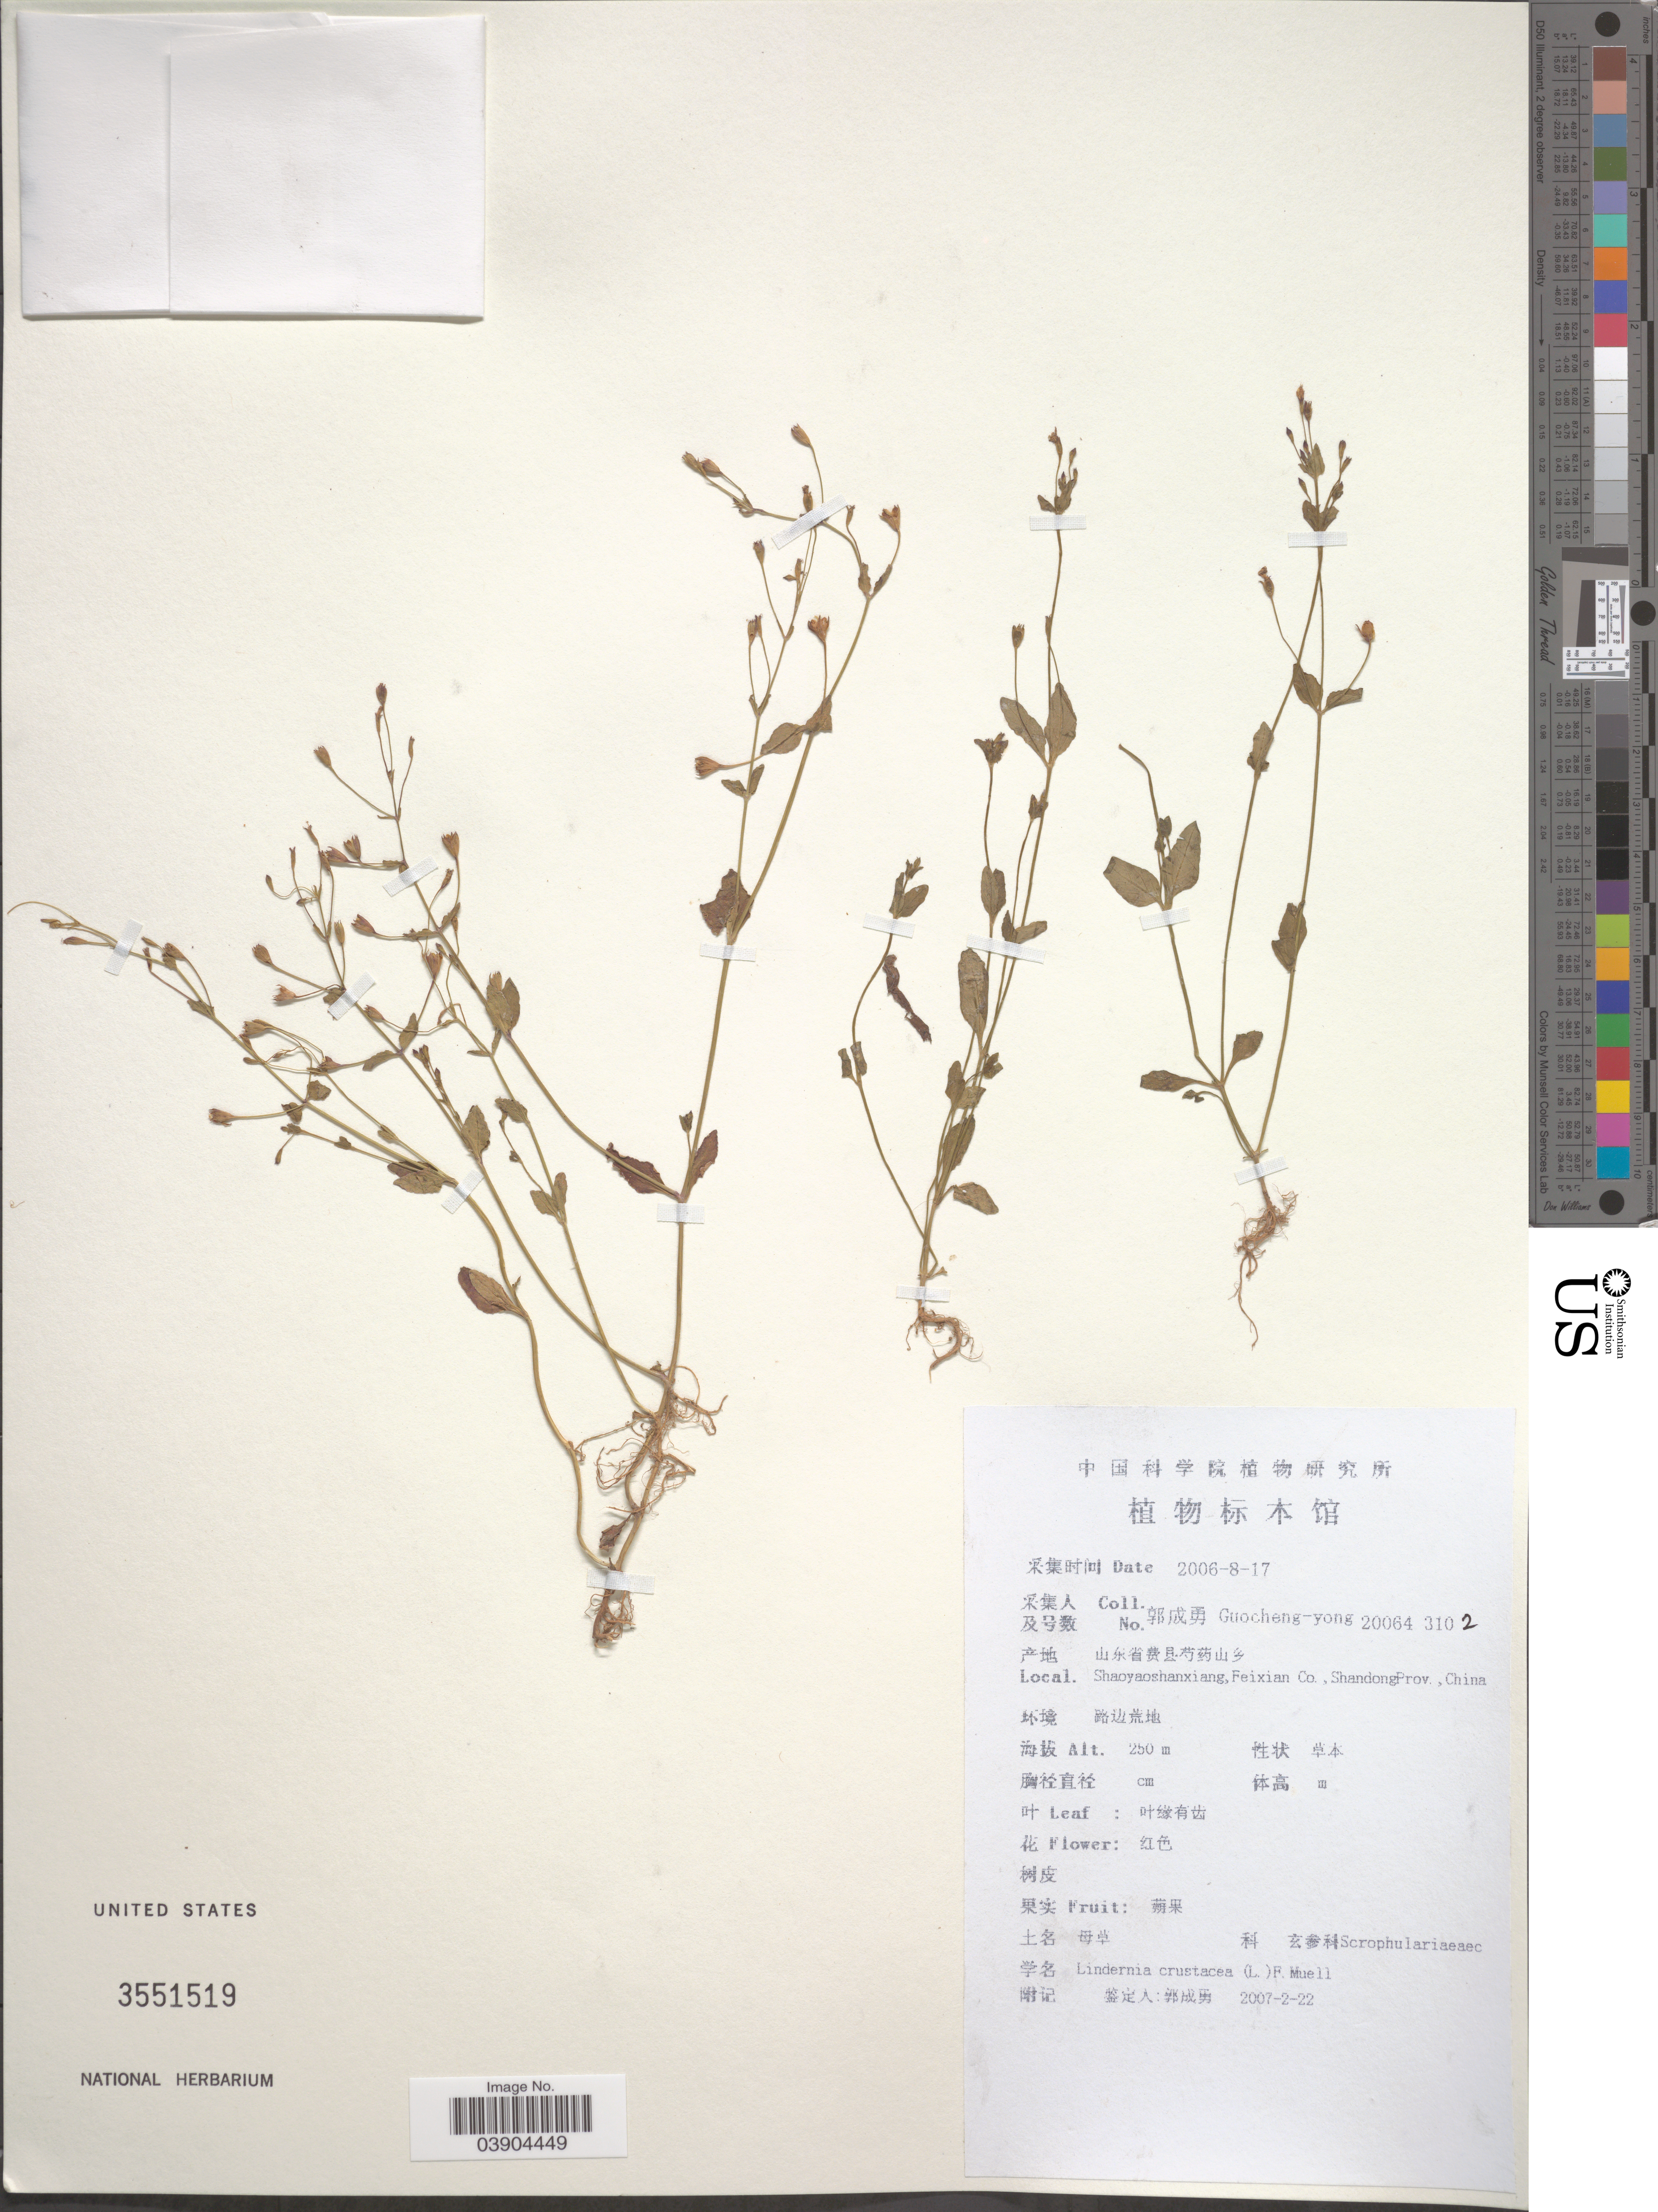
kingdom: Plantae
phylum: Tracheophyta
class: Magnoliopsida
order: Lamiales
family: Linderniaceae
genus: Lindernia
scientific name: Lindernia crustacea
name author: (L.) F. Muell.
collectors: Guo cheng-yong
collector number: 20064 310 2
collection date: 2006-08-17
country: China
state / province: Shandong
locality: Shaoyaoshanxiang, Feixian Co.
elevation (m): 250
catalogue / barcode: US 3551519